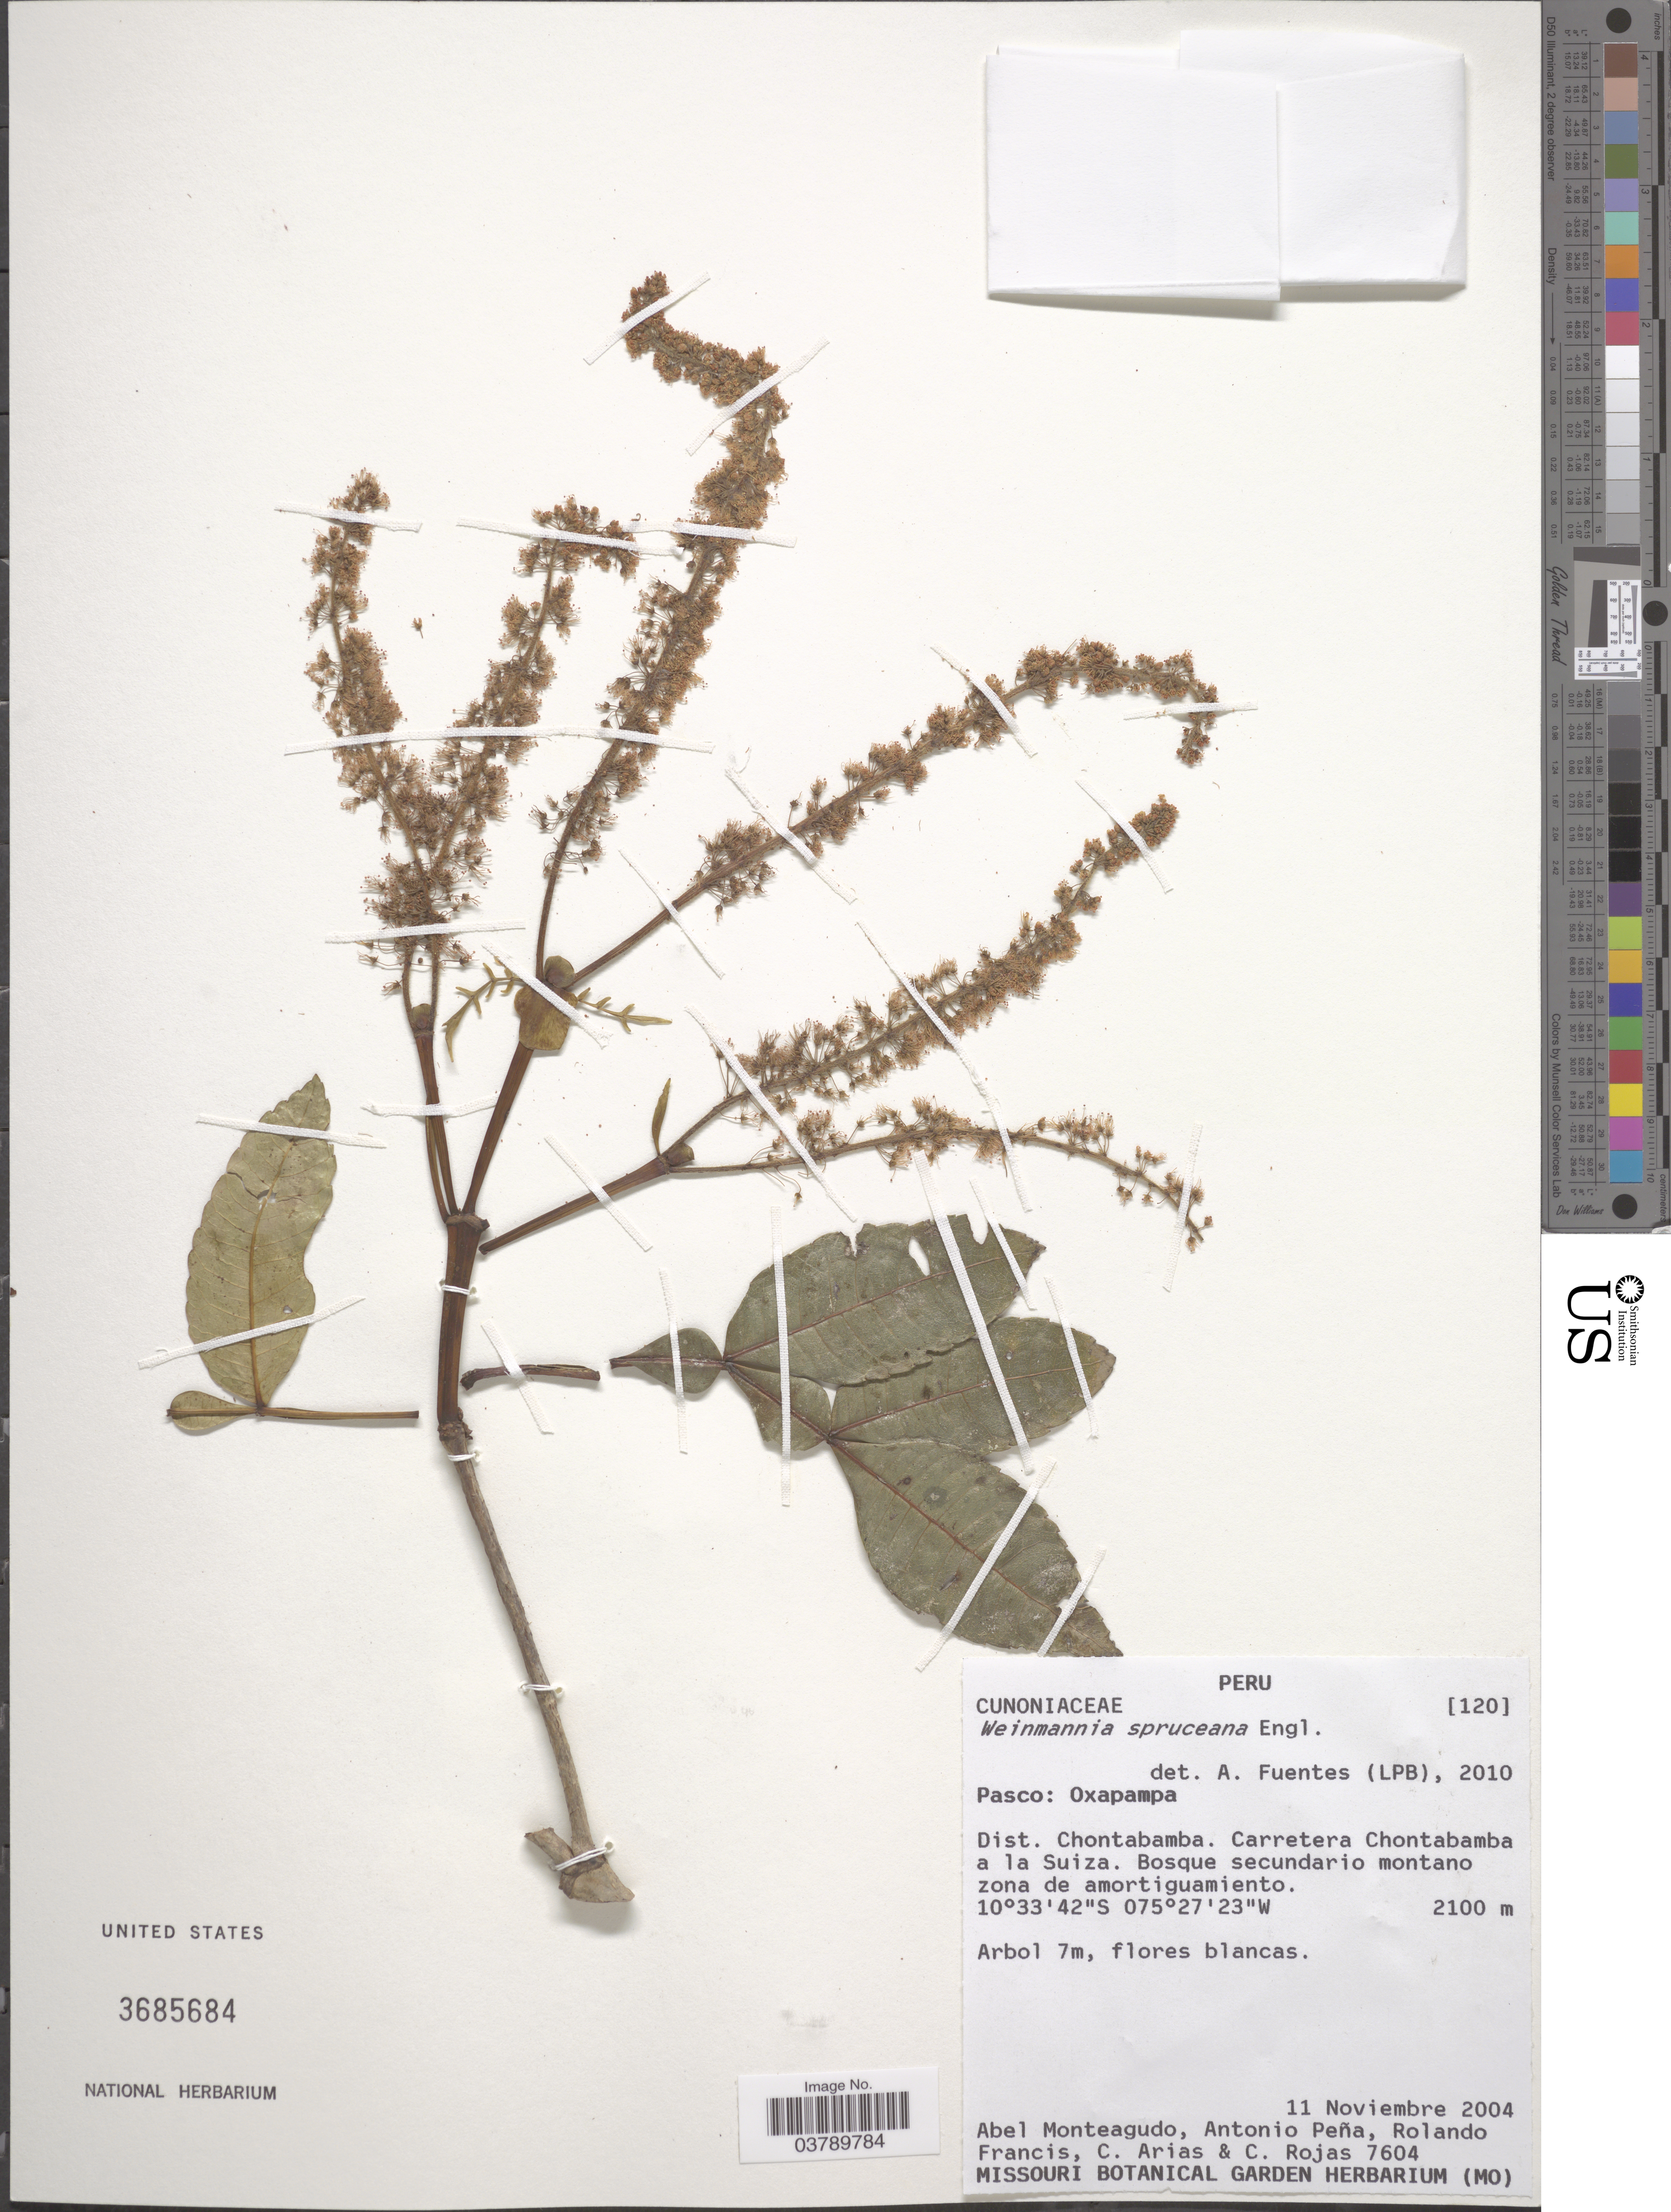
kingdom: Plantae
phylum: Tracheophyta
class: Magnoliopsida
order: Oxalidales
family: Cunoniaceae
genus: Weinmannia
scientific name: Weinmannia spruceana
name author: Engl.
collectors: A. Monteagudo, A. Pena, R. Francis, C. Arias & C. Rojas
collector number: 7604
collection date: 2004-11-11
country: Peru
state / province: Pasco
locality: Oxapampa. Dist. Chontabamba. Carretera Chontabamba a la Suiza.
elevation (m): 2100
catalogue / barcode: US 3685684